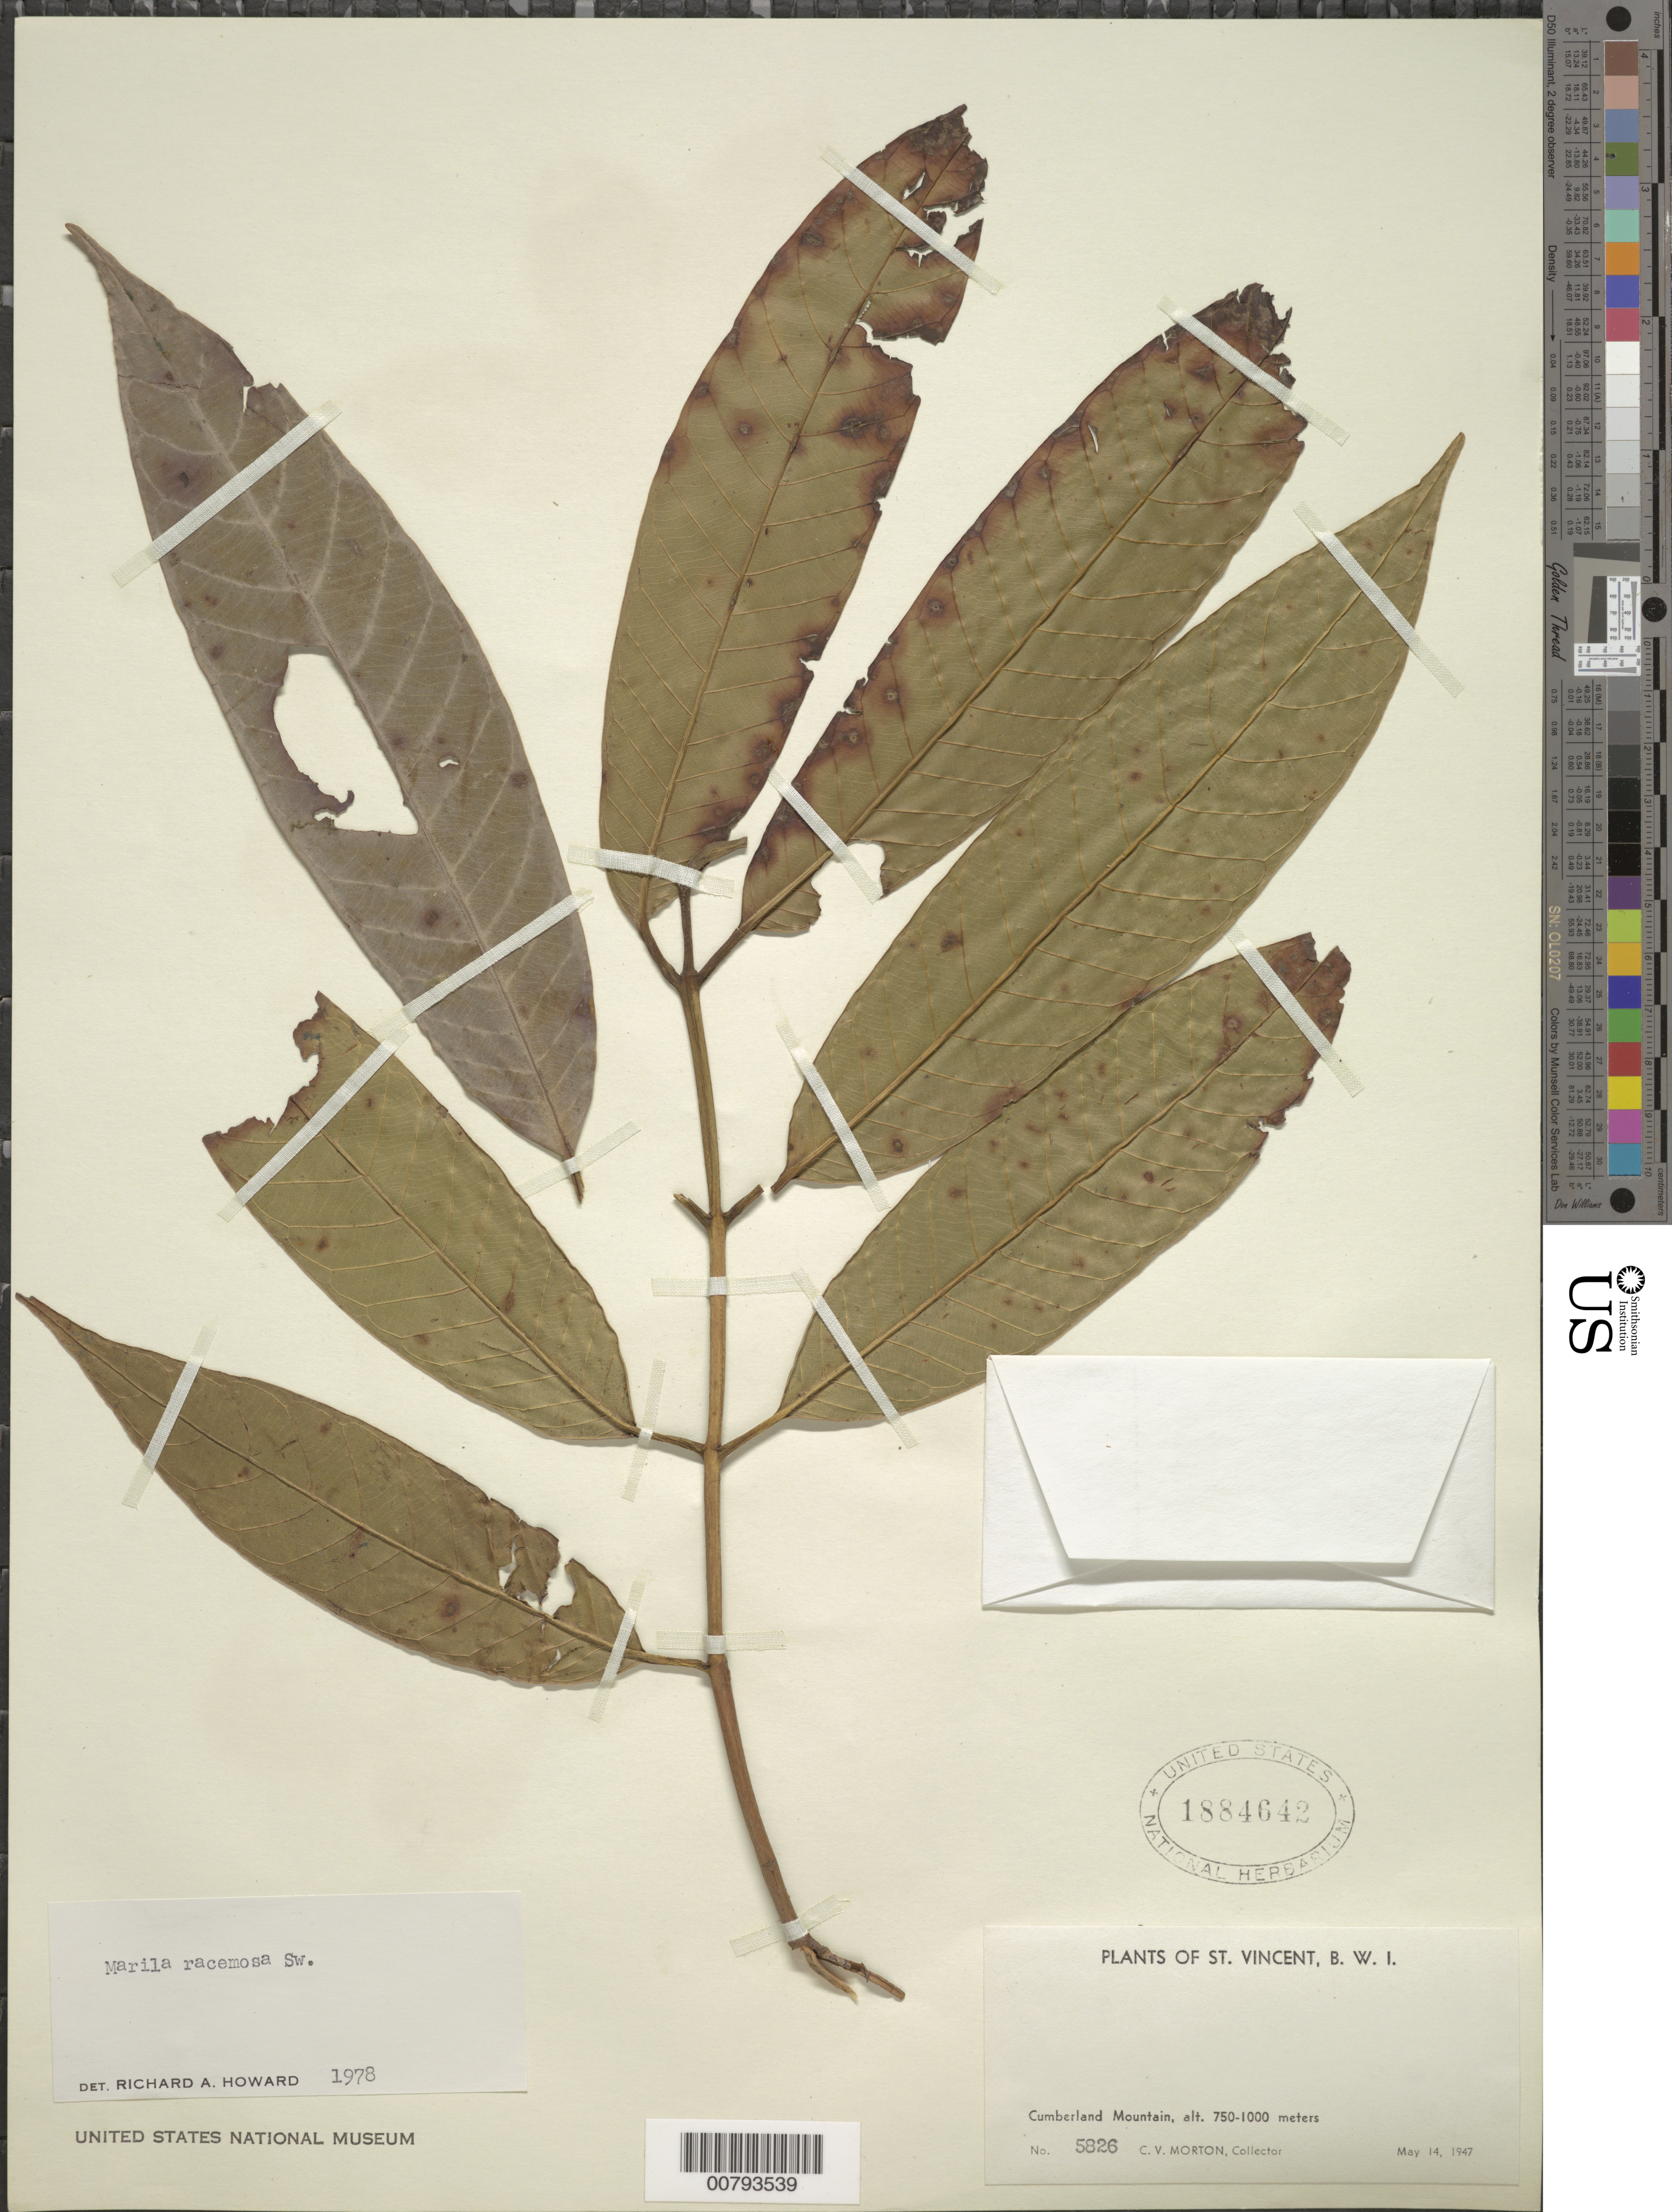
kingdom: Plantae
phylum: Tracheophyta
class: Magnoliopsida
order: Malpighiales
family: Calophyllaceae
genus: Marila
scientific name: Marila racemosa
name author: Sw.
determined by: Howard, R. A.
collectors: C. V. Morton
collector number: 5826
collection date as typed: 14 May 1947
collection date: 1947-05-14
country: St. Vincent - Grenadines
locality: Cumberland Mountain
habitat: Mountain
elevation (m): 750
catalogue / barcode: US 1884642